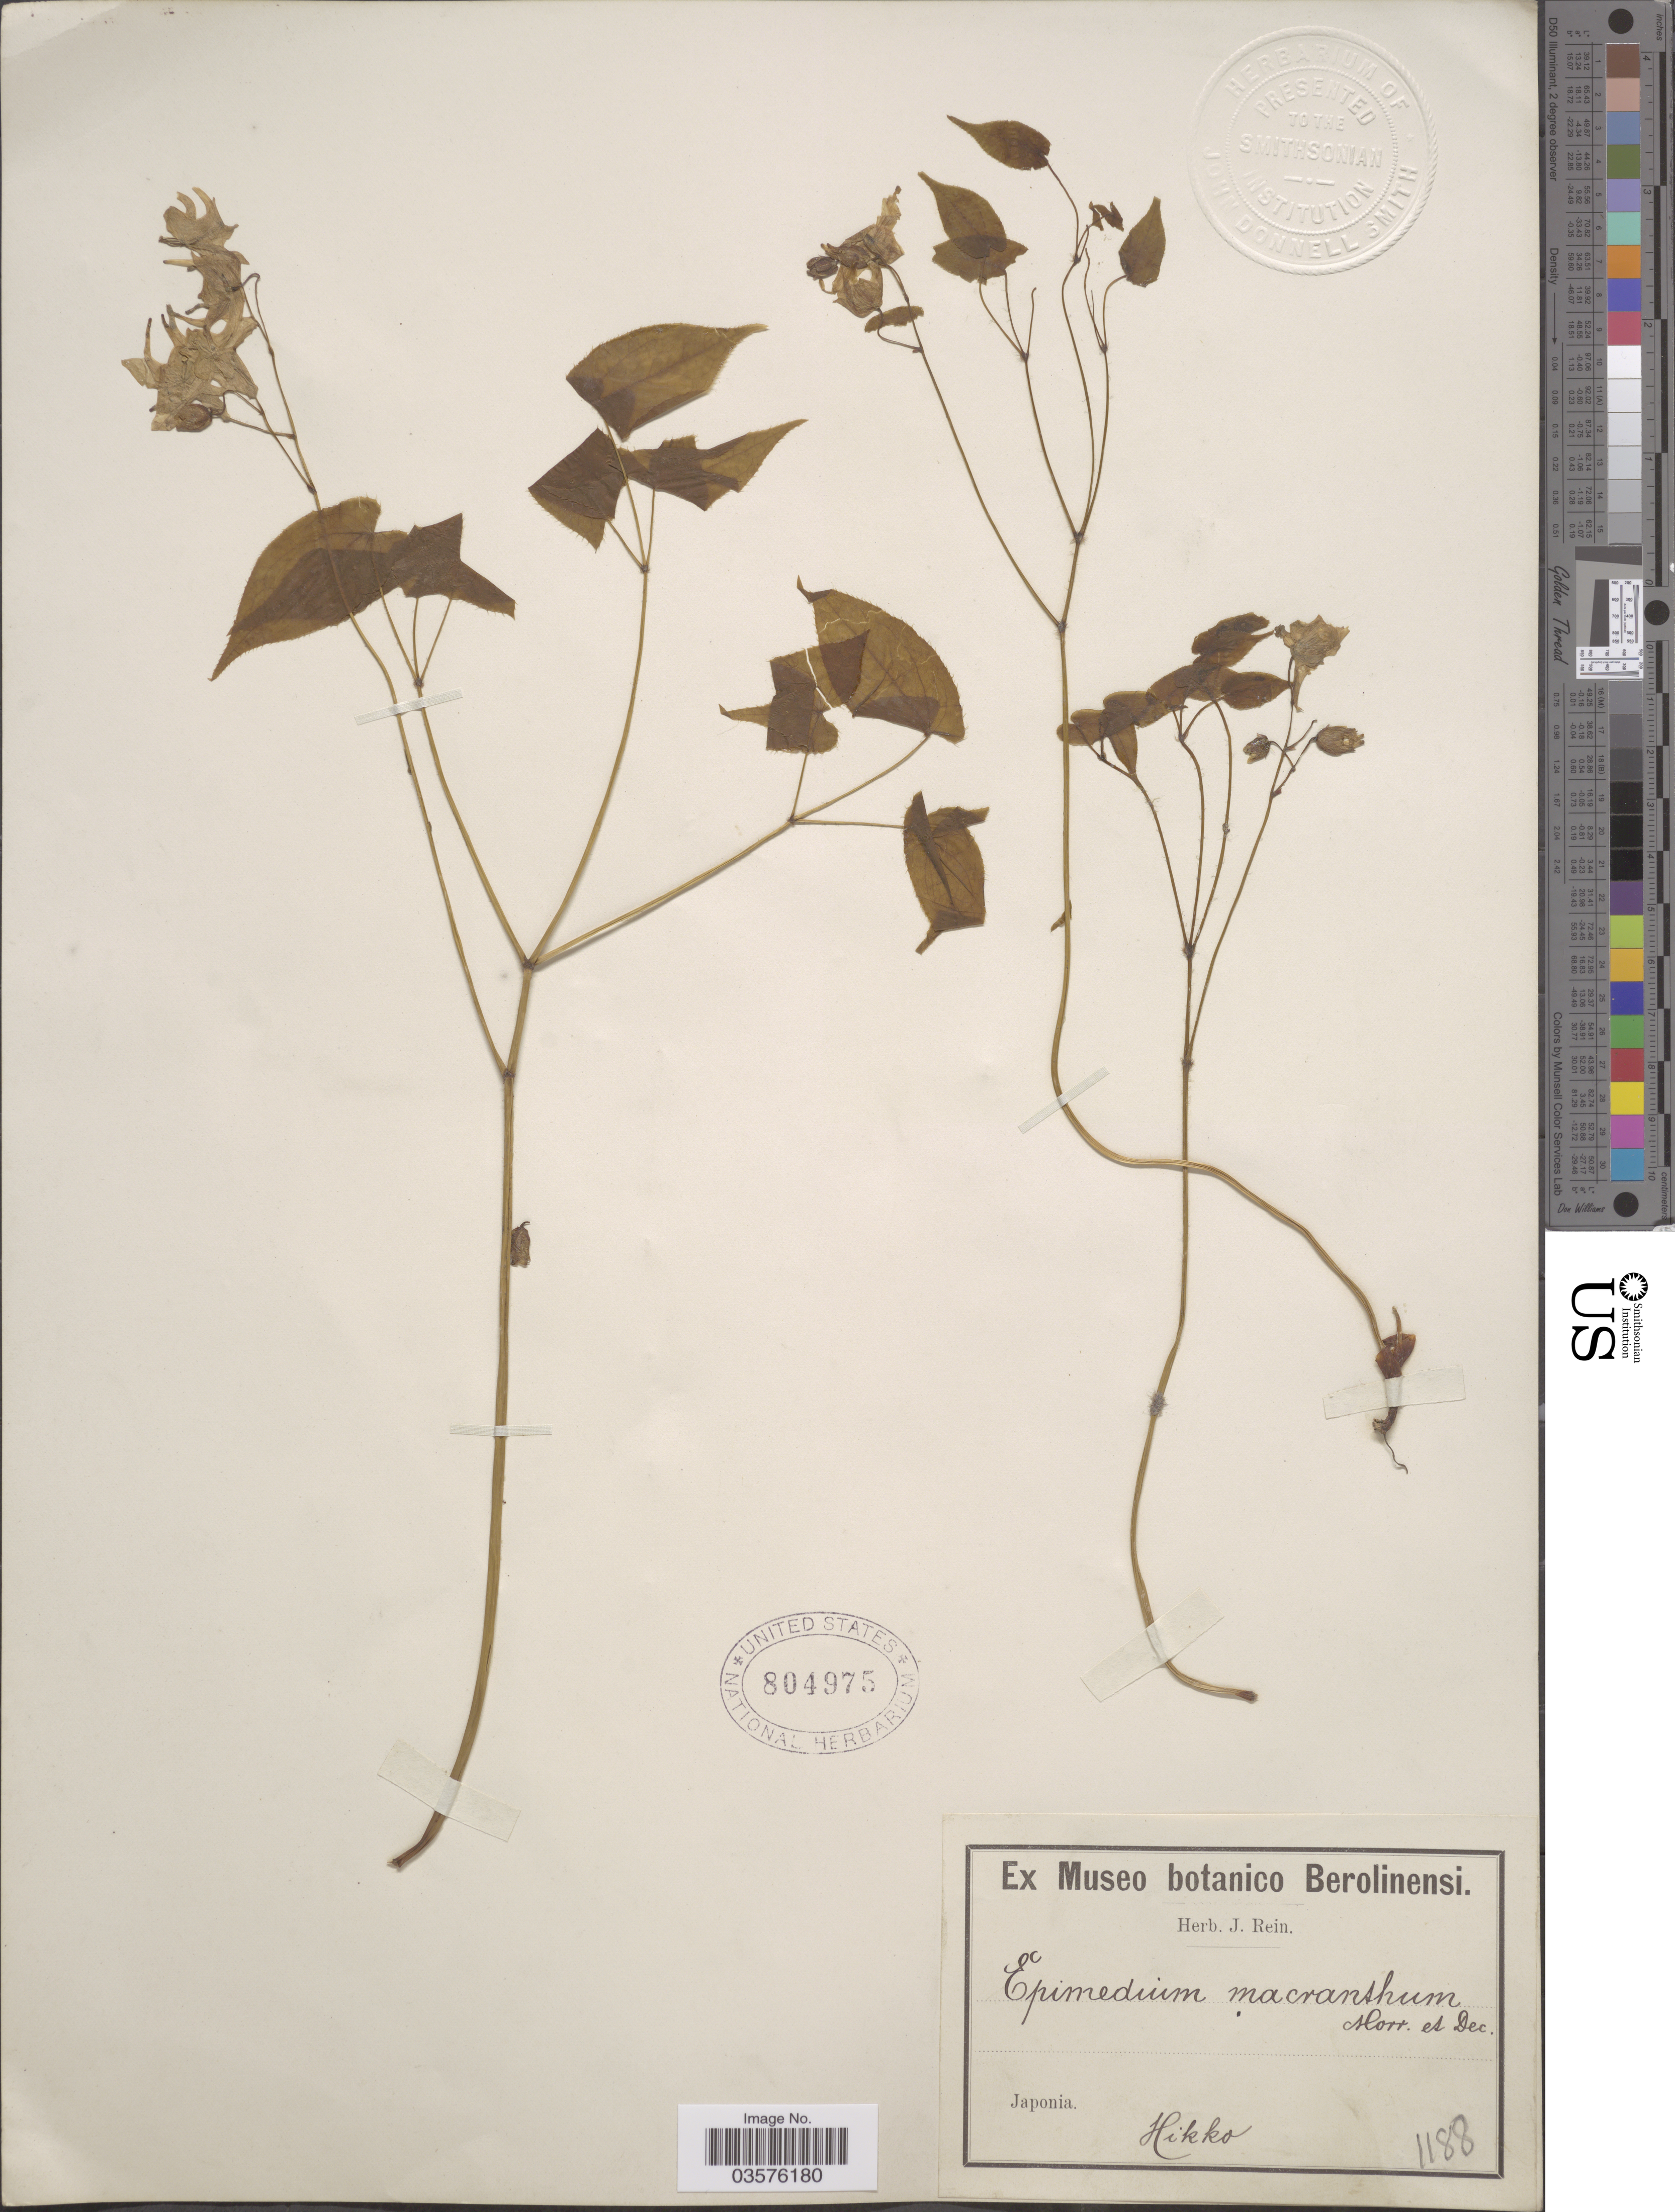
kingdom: Plantae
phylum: Tracheophyta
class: Magnoliopsida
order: Ranunculales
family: Berberidaceae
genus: Epimedium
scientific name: Epimedium grandiflorum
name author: C. Morren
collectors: ex herb. J. Rein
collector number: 1188?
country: Japan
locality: Japonia. Hikko.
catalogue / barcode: US 804975